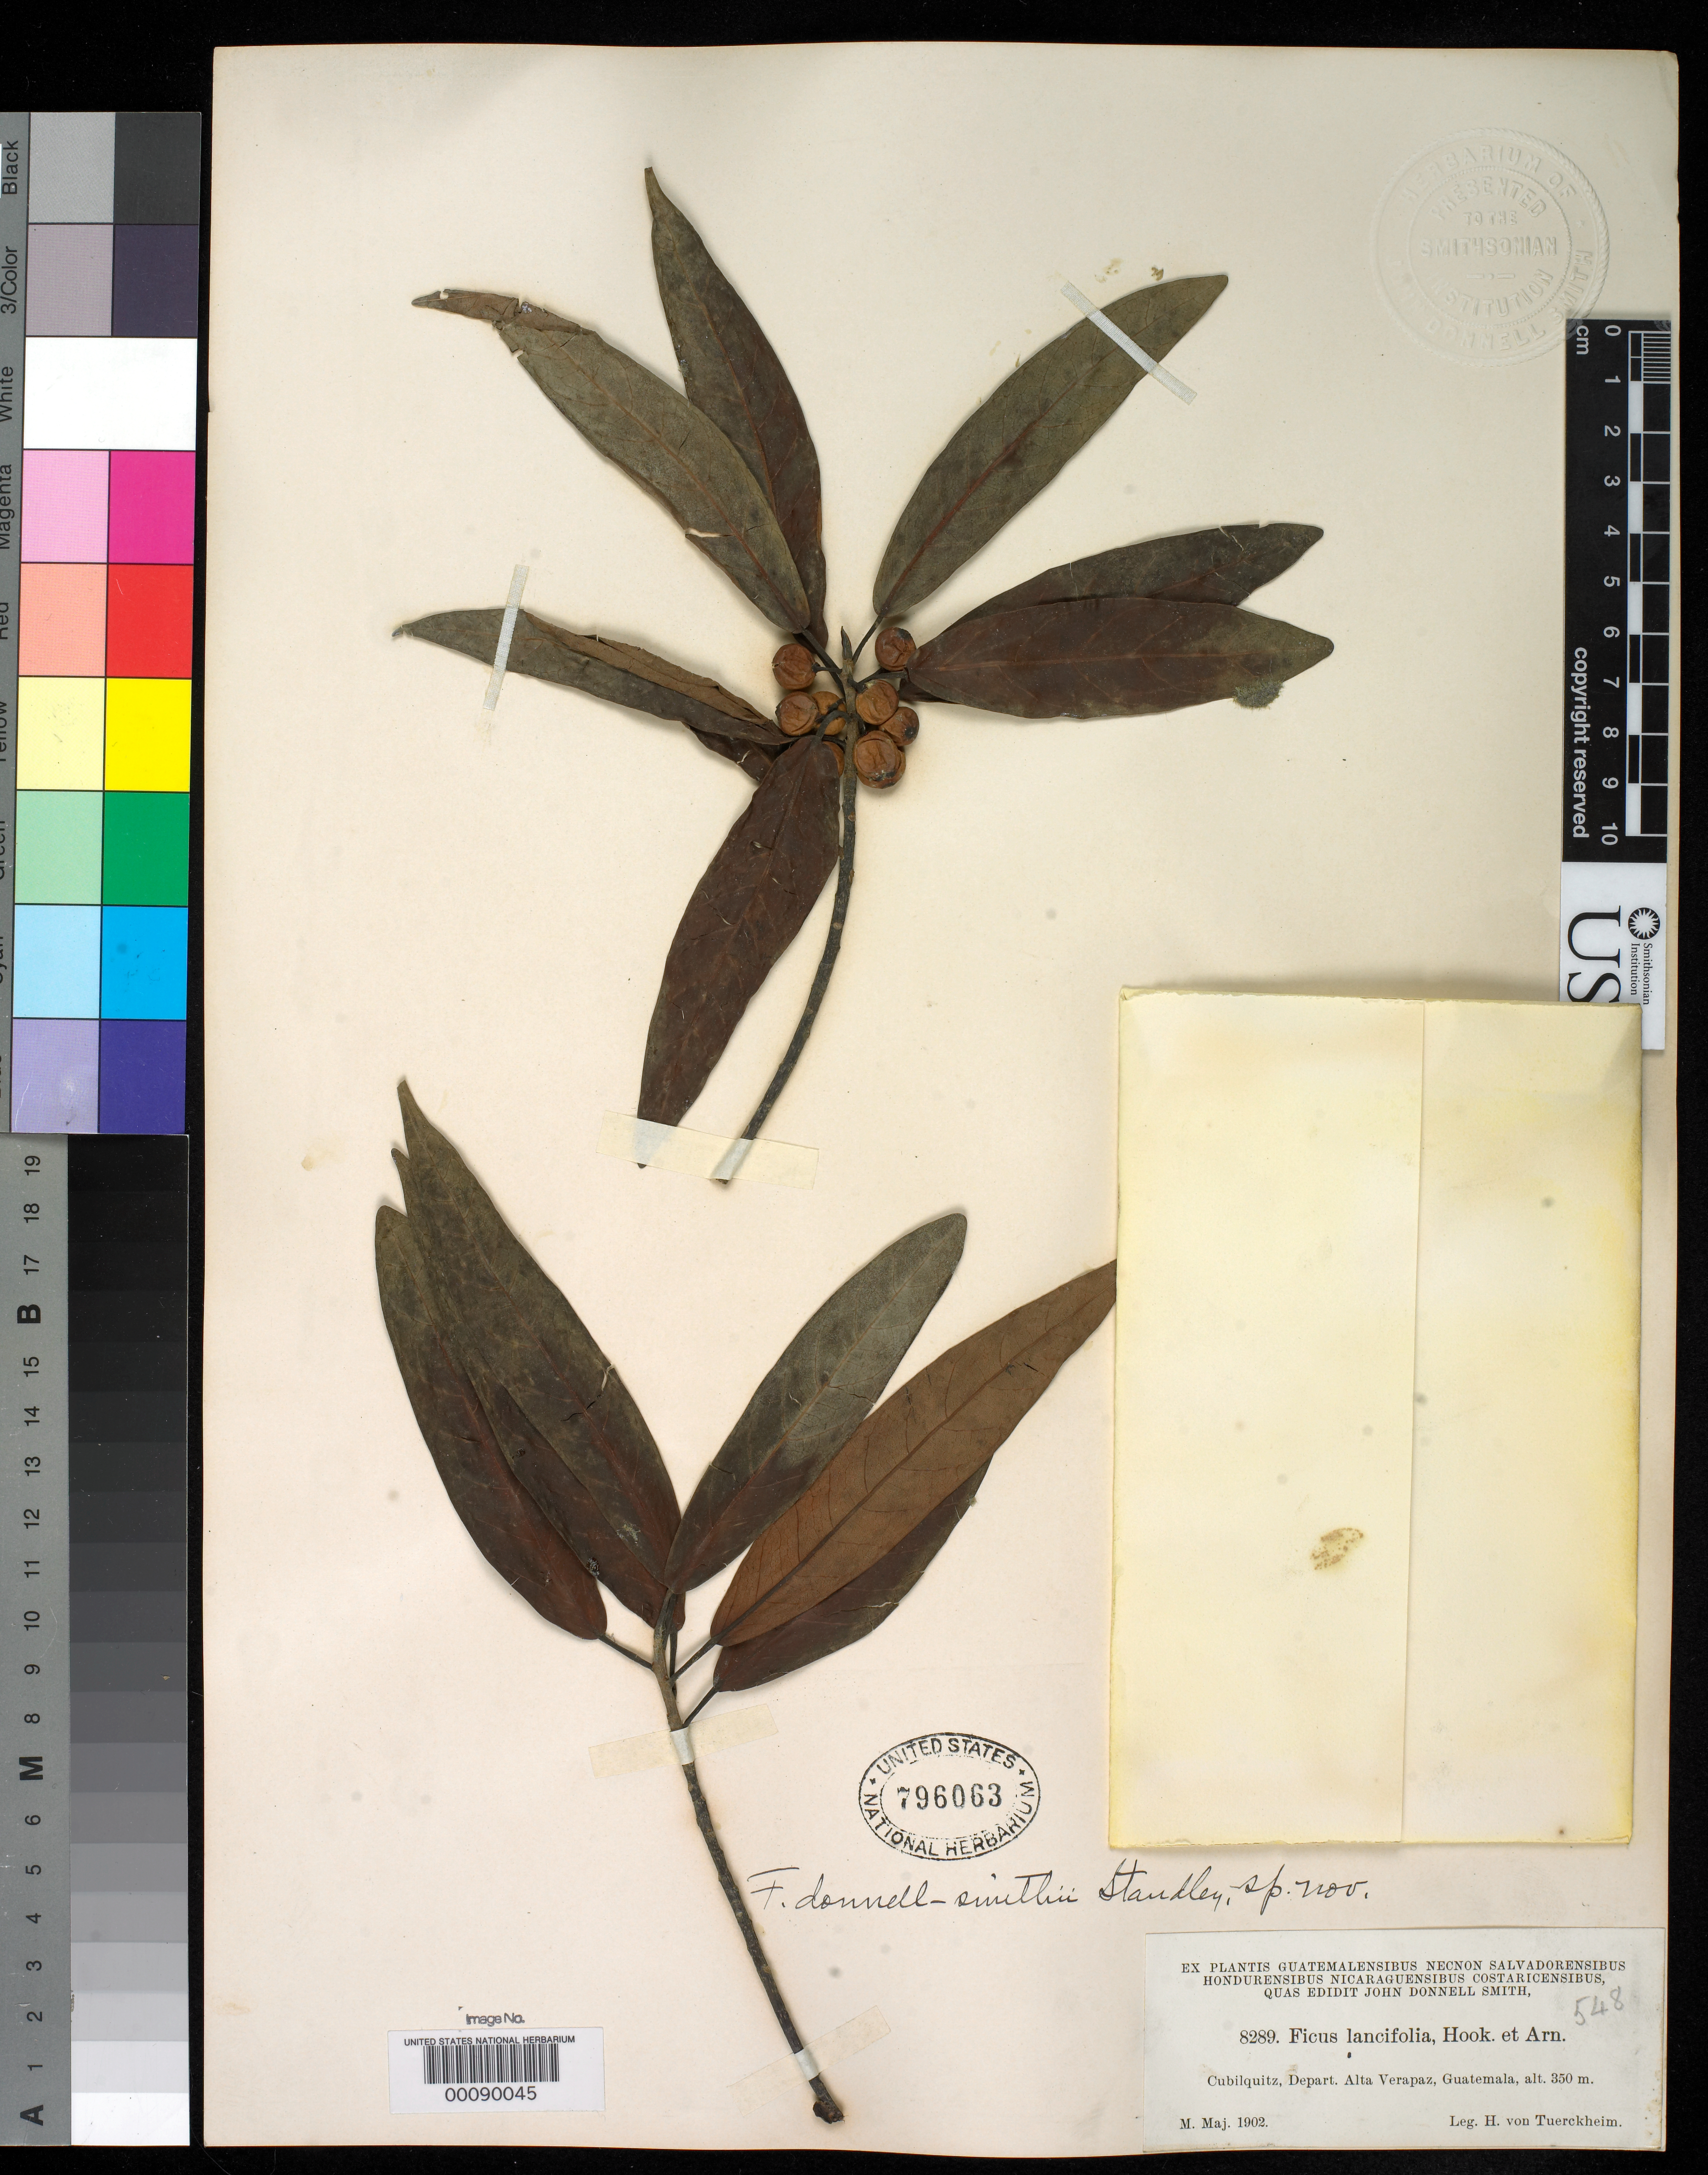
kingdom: Plantae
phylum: Tracheophyta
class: Magnoliopsida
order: Rosales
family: Moraceae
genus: Ficus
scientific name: Ficus donnell-smithii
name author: Standl.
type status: Isotype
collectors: H. von Türckheim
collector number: J.D.S. 8289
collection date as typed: May 1902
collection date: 1902-05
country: Guatemala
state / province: Alta Verapaz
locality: Cubilquitz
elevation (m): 350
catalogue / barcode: US 796063